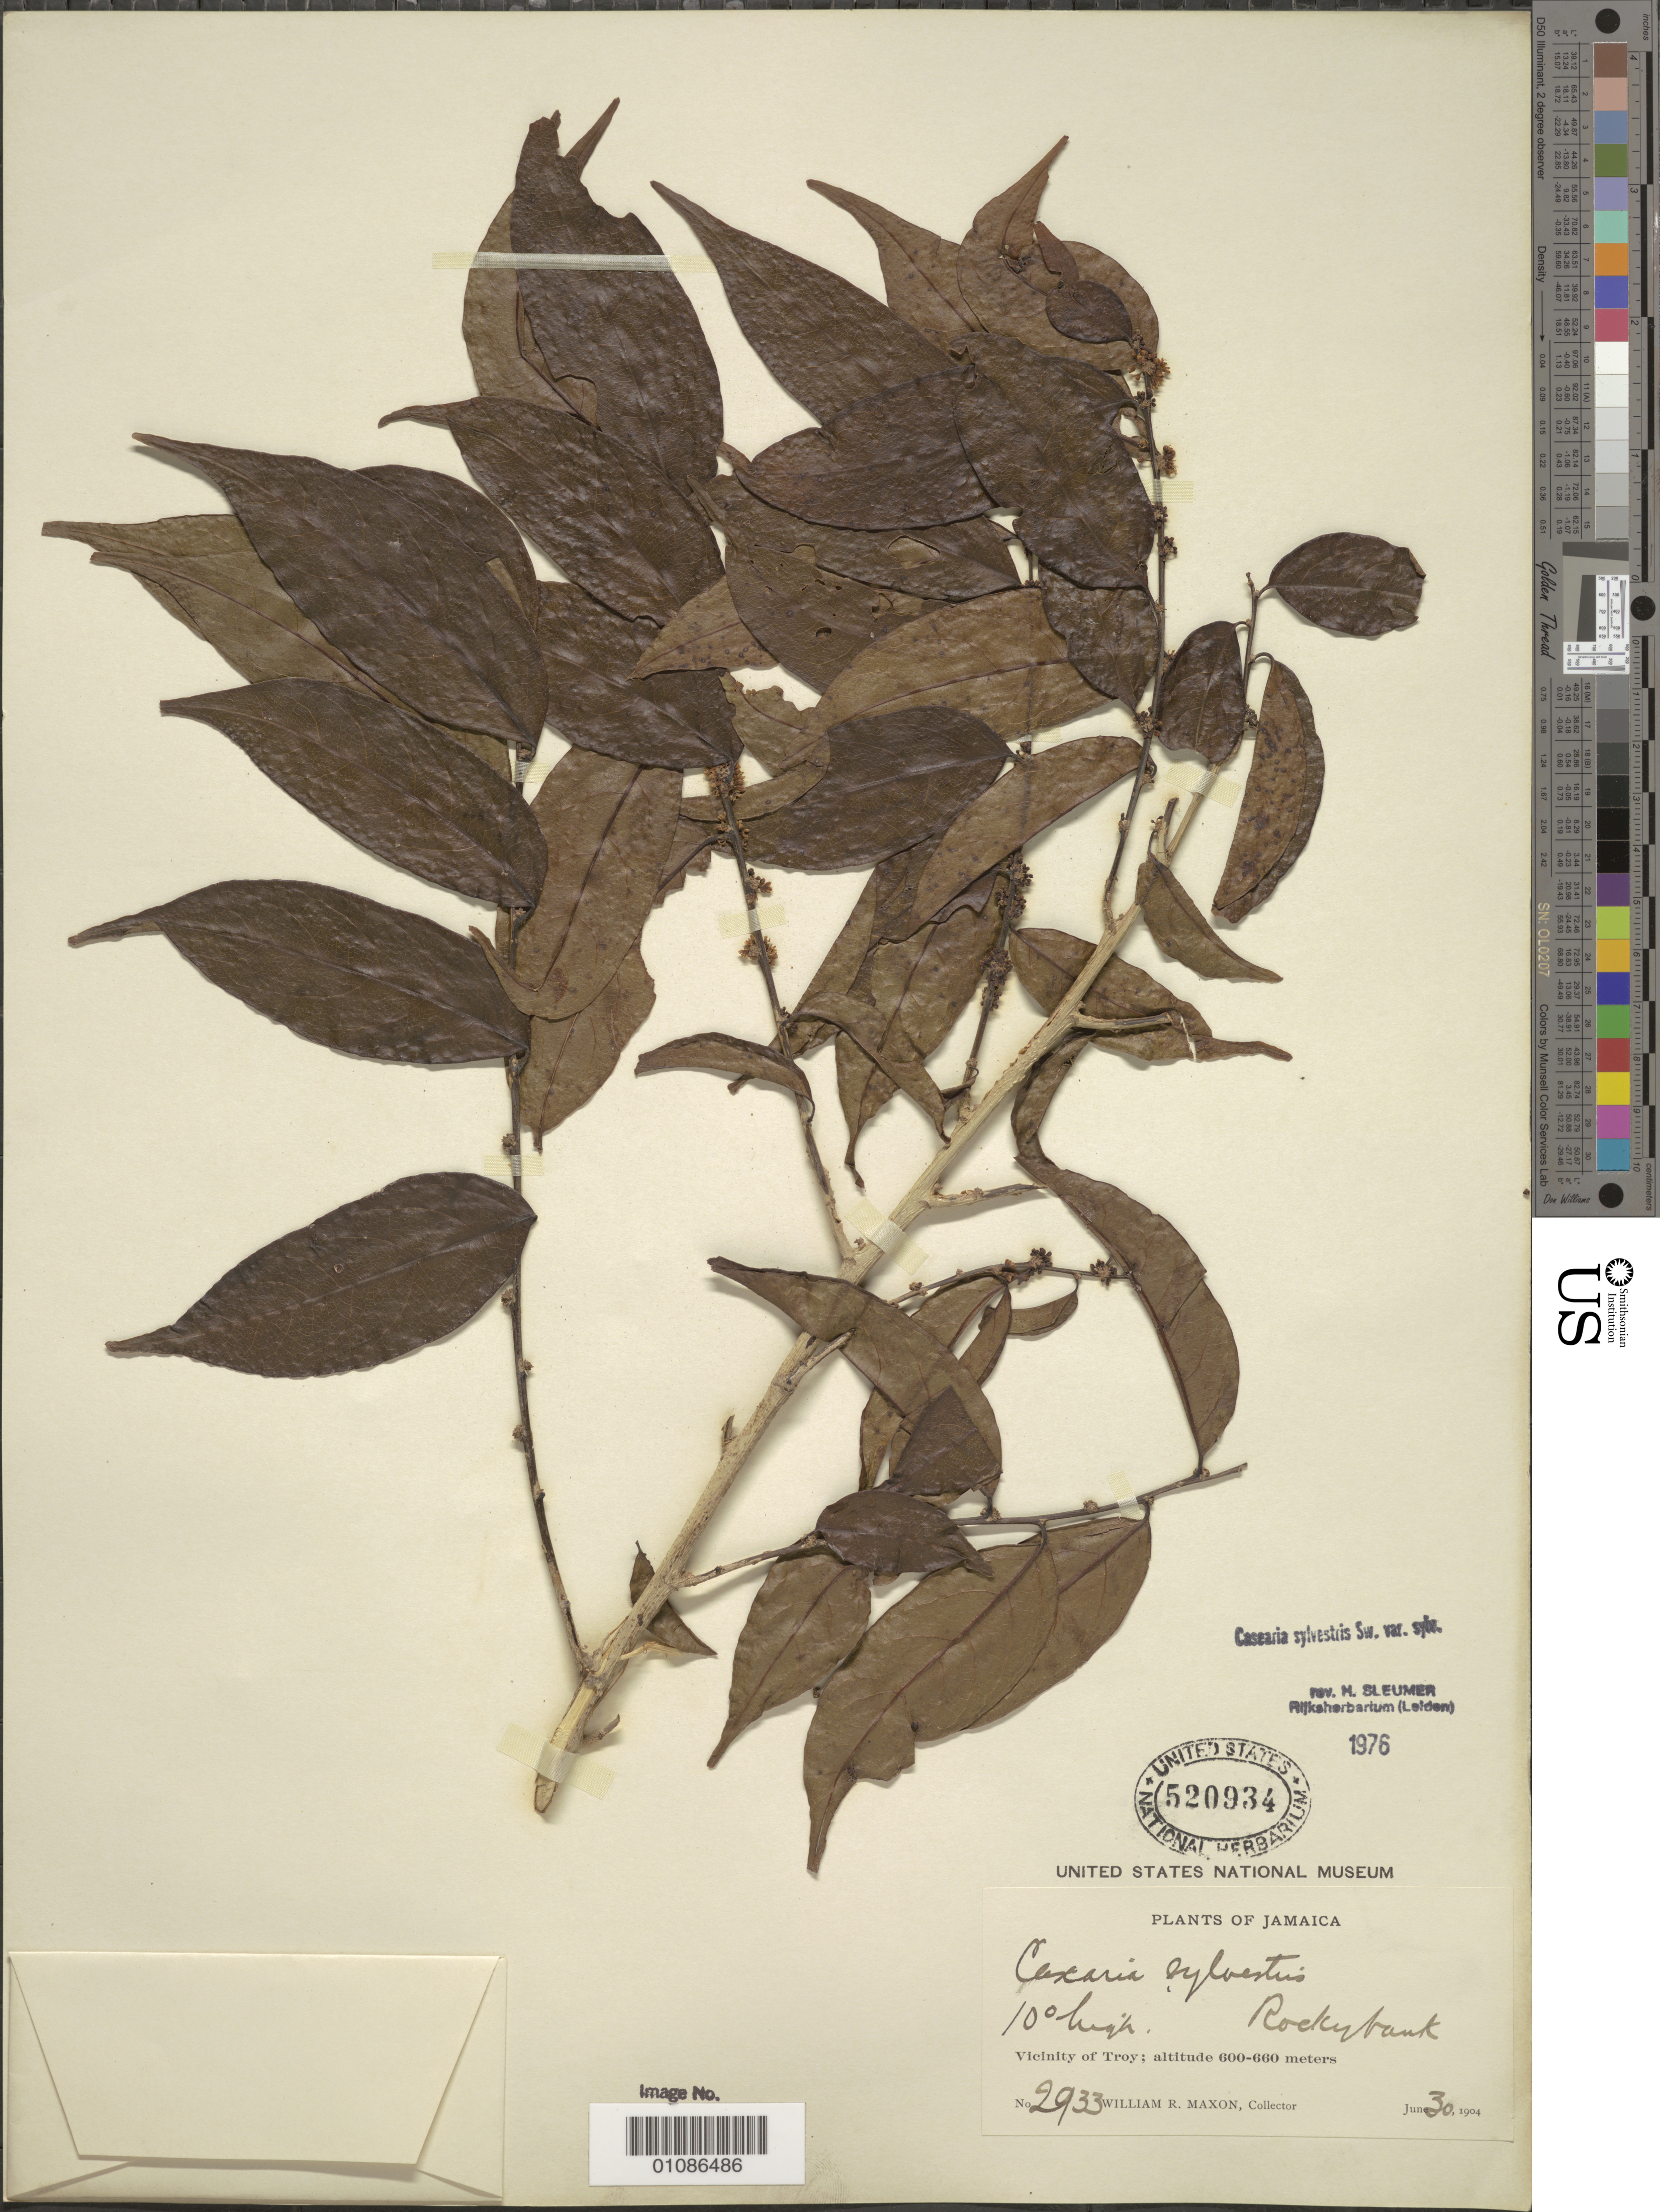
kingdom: Plantae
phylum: Tracheophyta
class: Magnoliopsida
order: Malpighiales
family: Salicaceae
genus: Casearia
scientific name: Casearia sylvestris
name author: Sw.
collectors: W. R. Maxon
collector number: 2933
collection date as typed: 30 Jun 1904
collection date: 1904-06-30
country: Jamaica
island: Jamaica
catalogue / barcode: US 520934